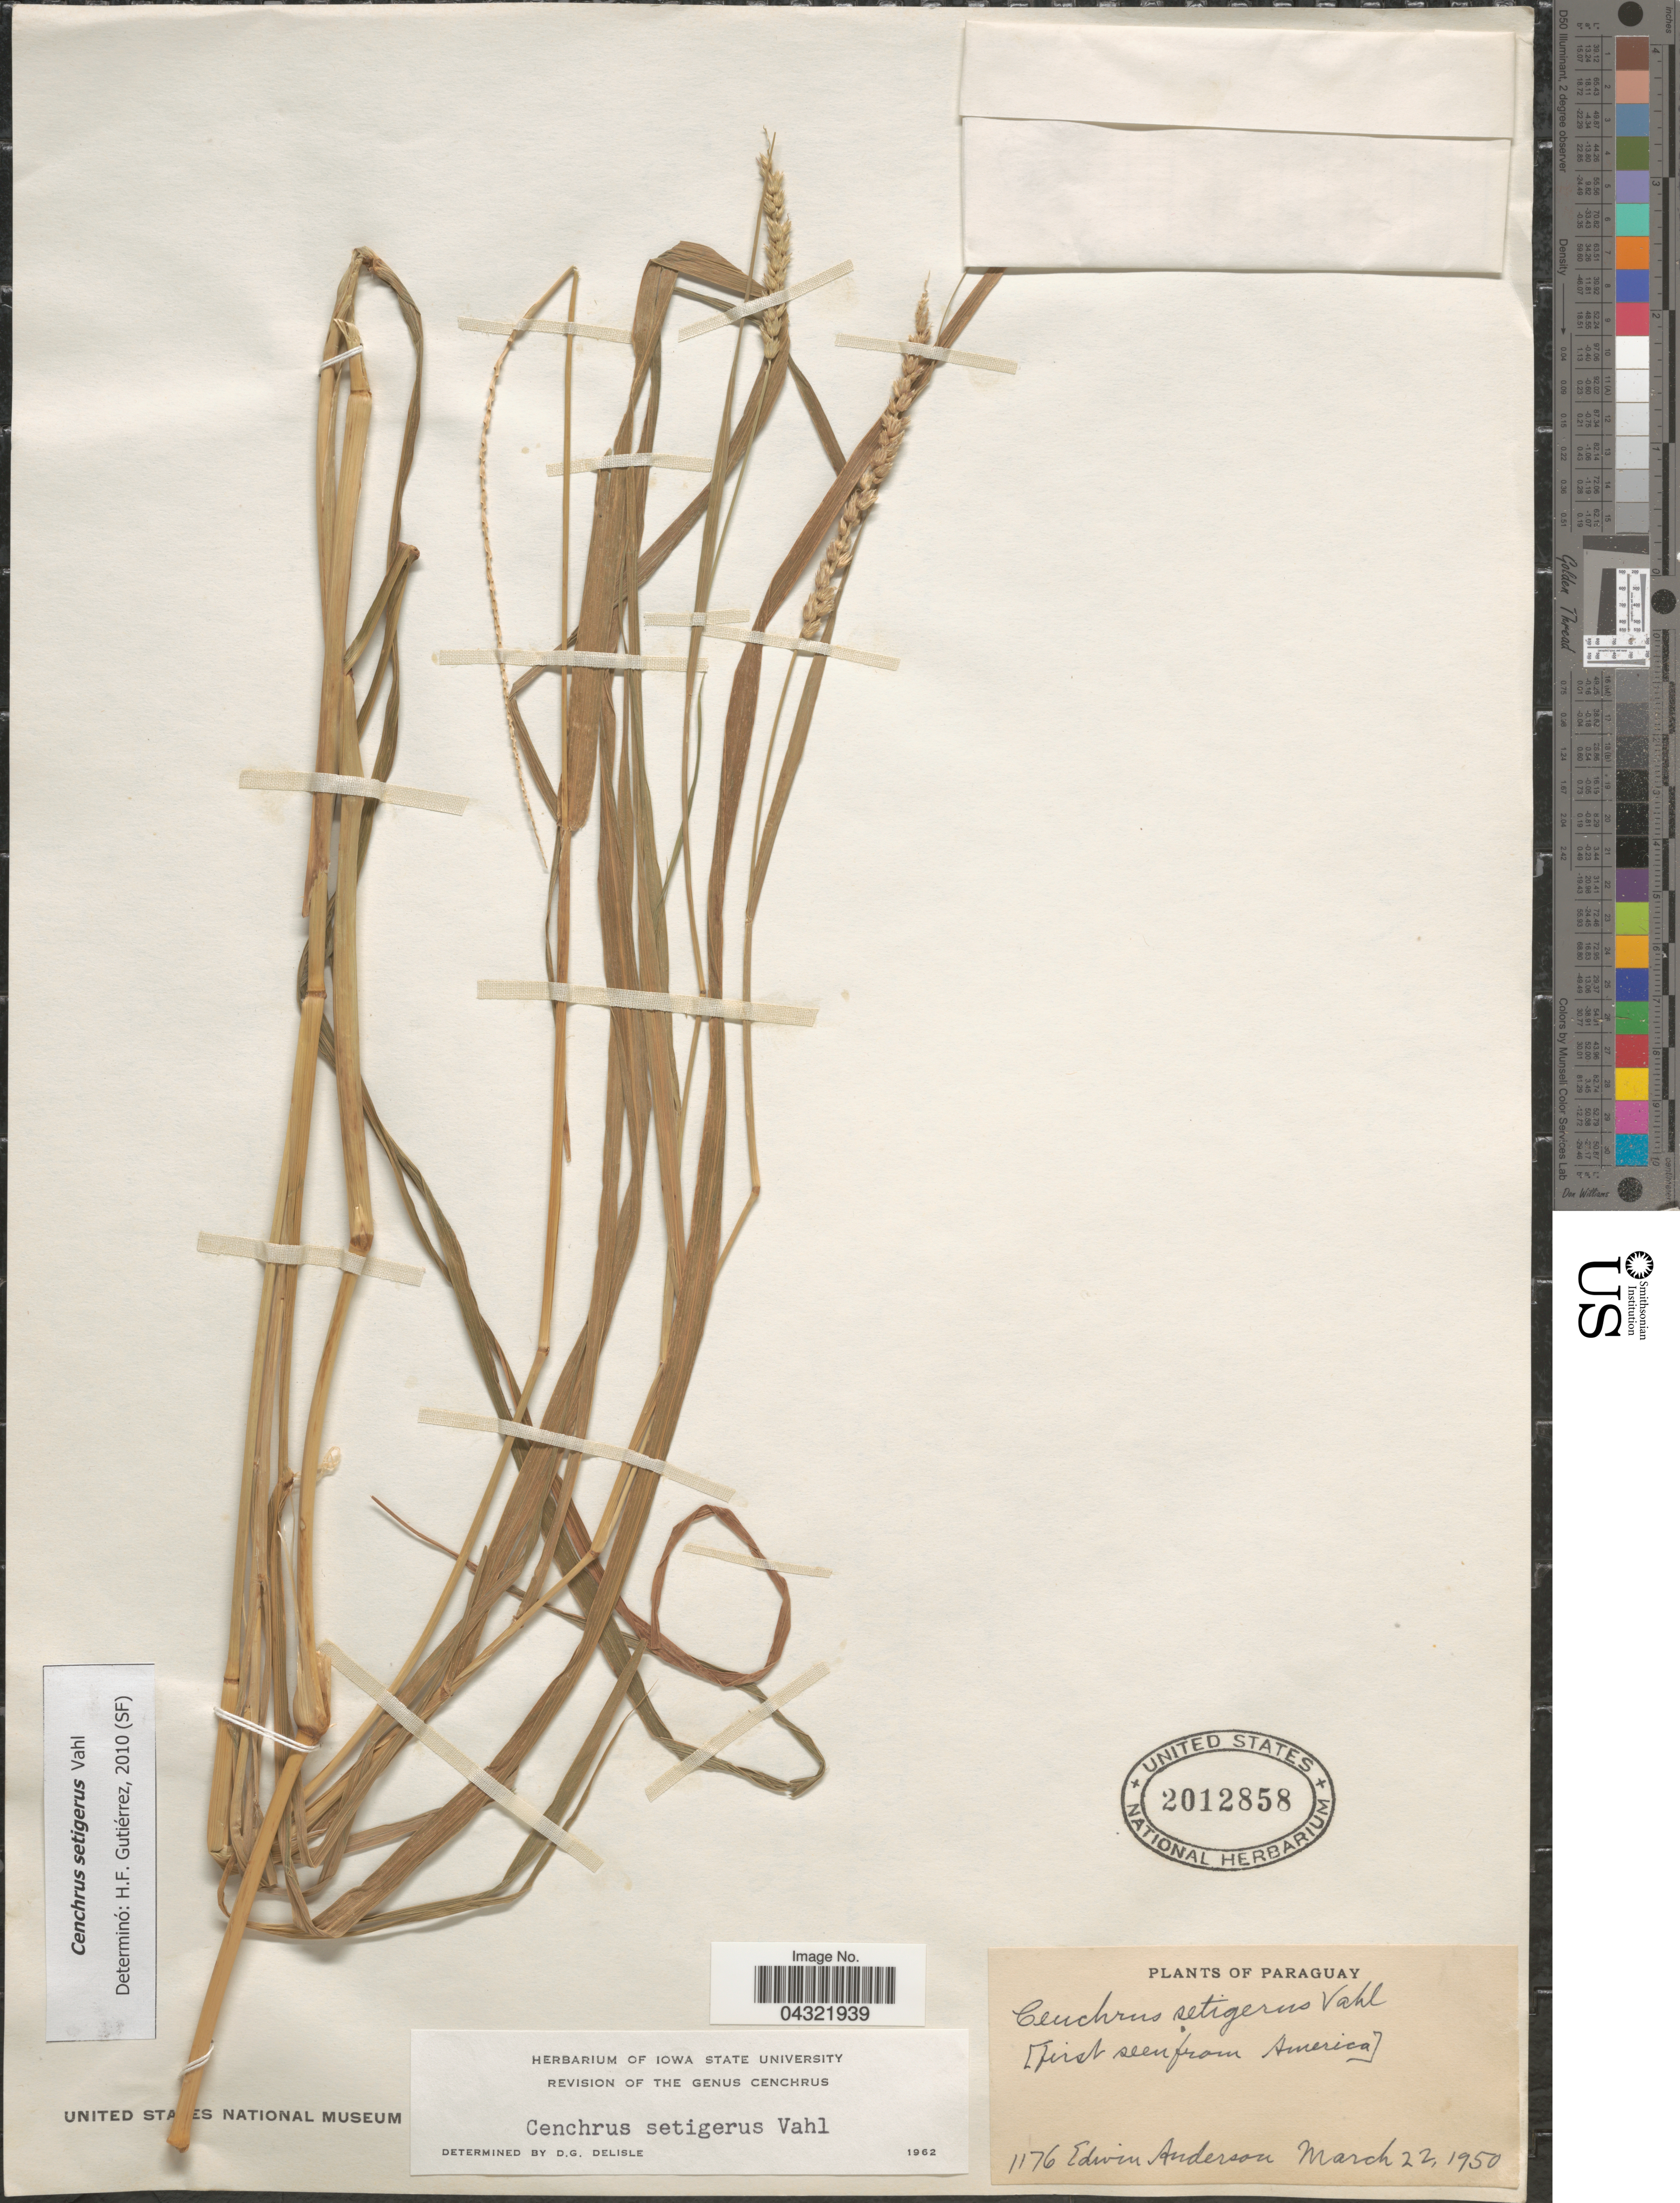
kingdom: Plantae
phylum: Tracheophyta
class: Liliopsida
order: Poales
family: Poaceae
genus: Cenchrus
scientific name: Cenchrus setiger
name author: Vahl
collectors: E. Anderson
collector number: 1176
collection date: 1950-03-22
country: Paraguay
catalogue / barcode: US 2012858